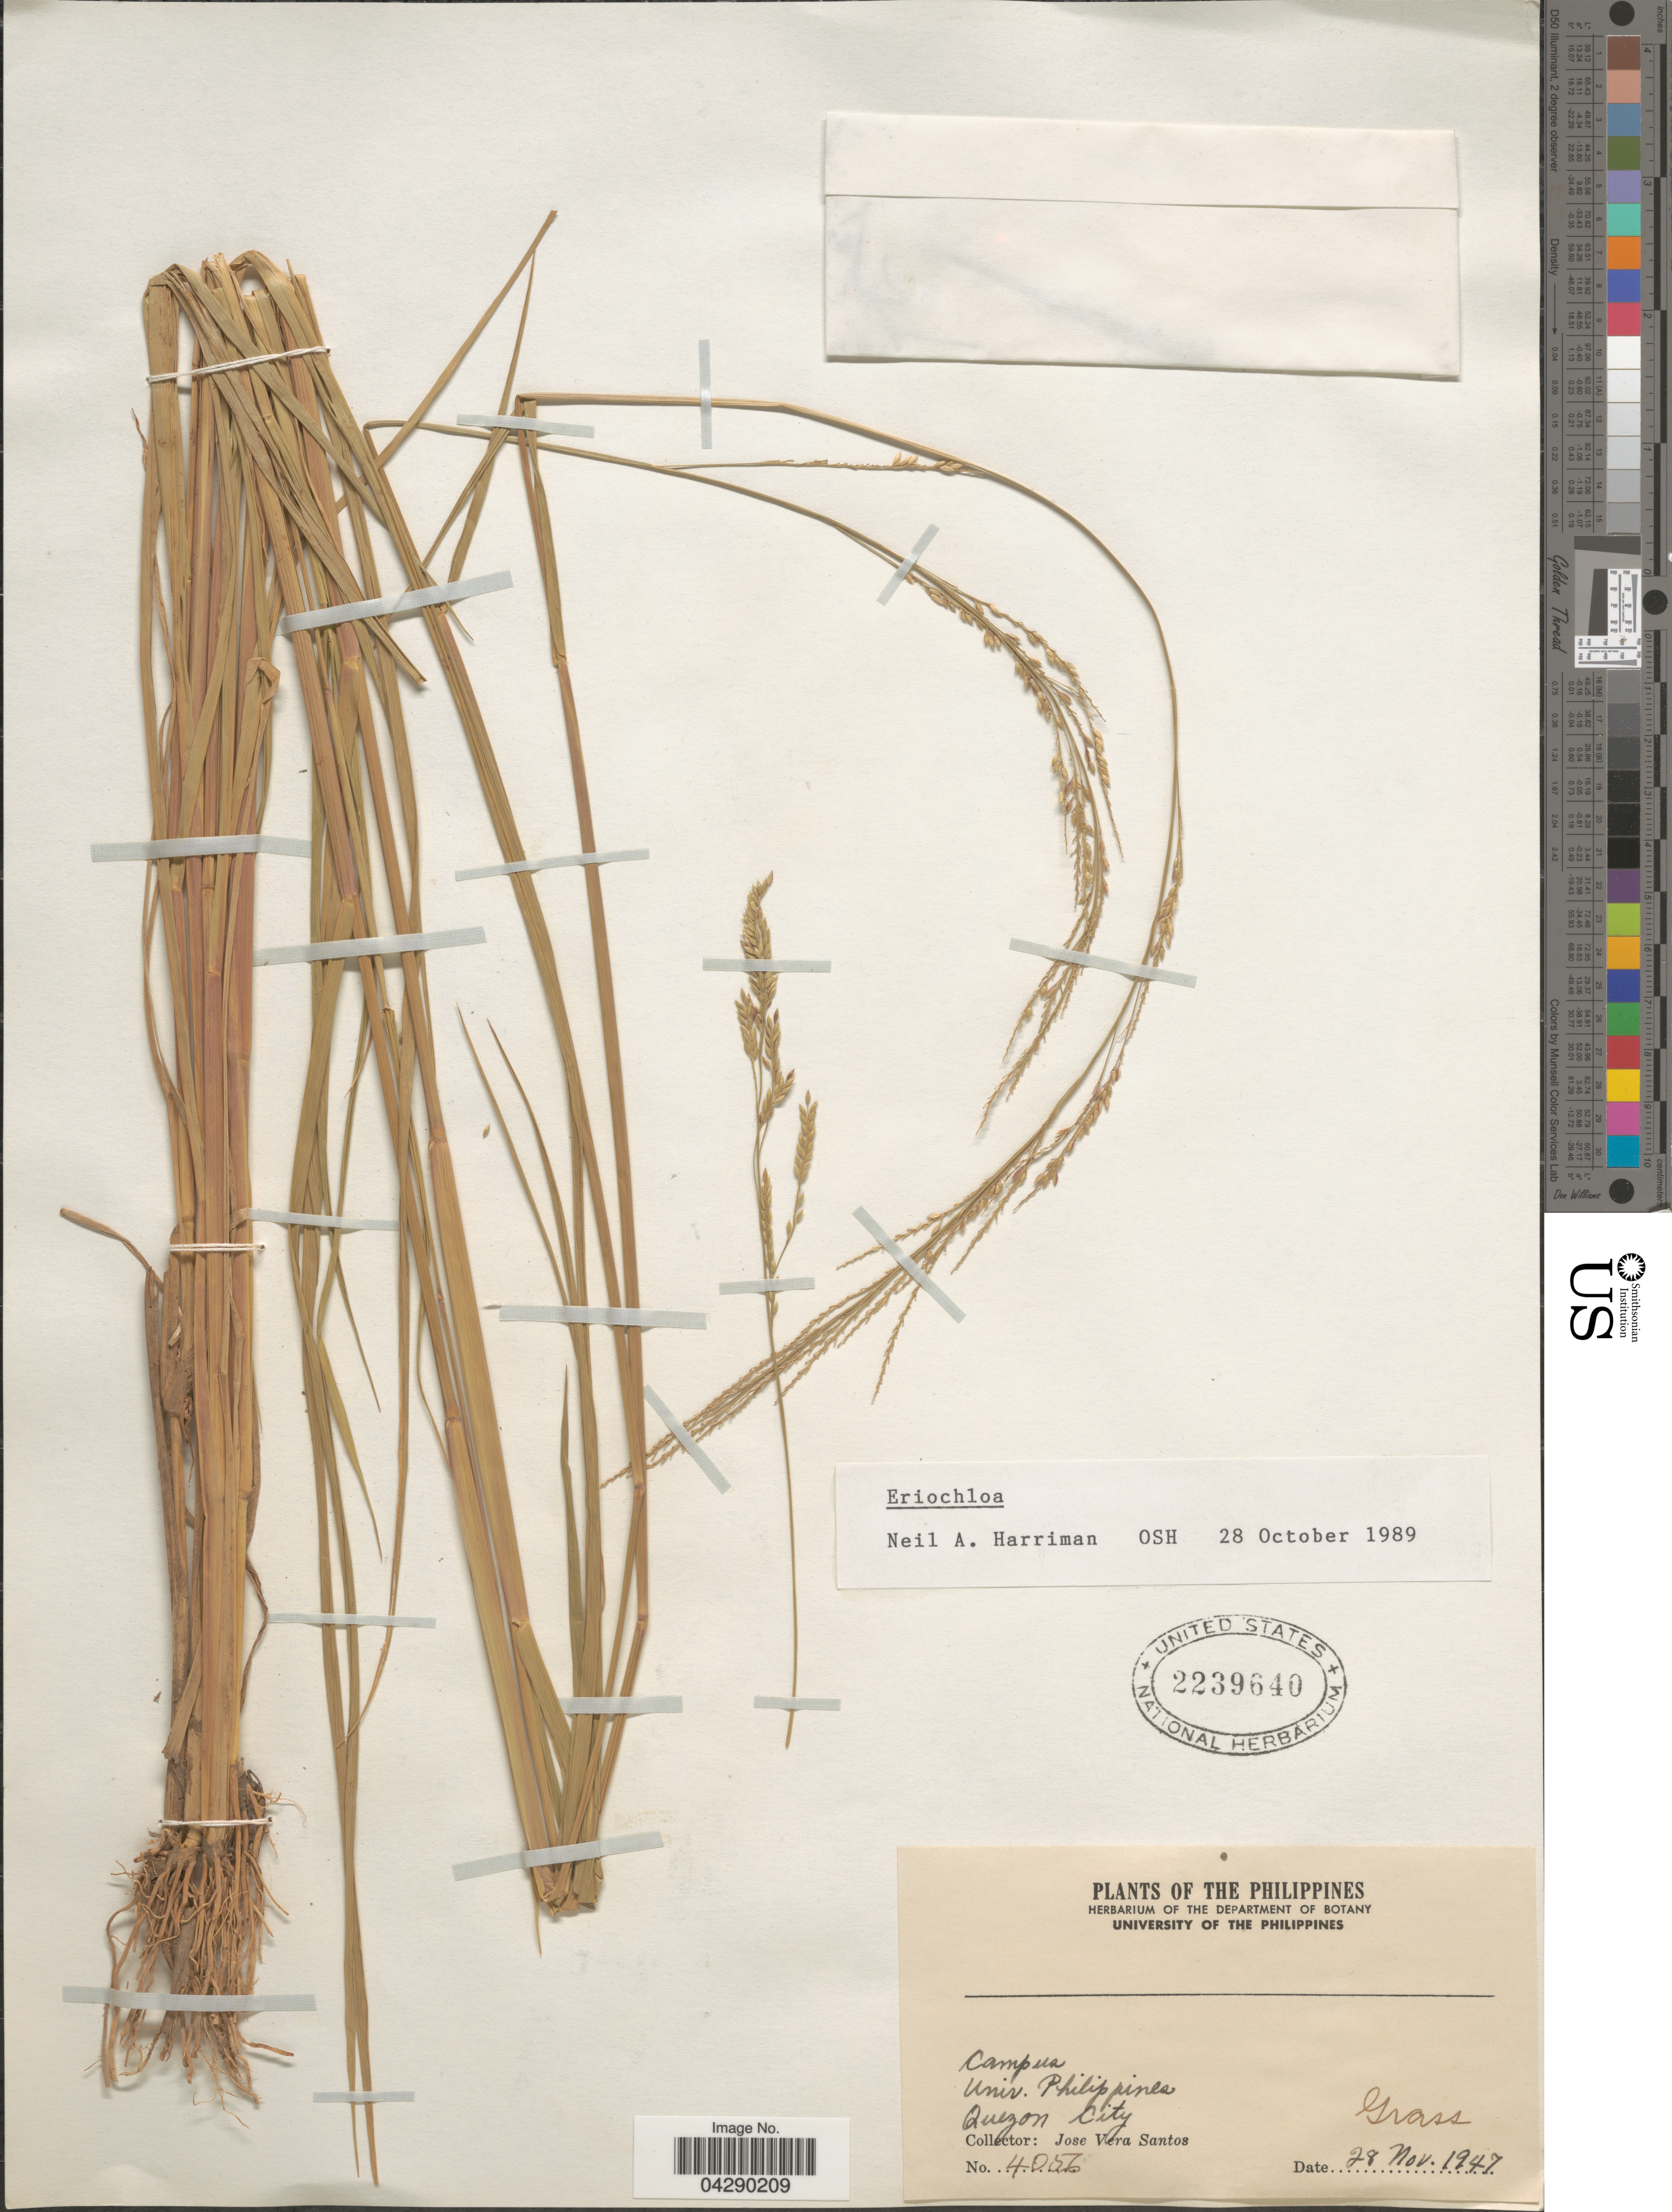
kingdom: Plantae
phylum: Tracheophyta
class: Liliopsida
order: Poales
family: Poaceae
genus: Eriochloa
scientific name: Eriochloa sp.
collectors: J. Santos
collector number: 4056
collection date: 1947-11-28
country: Philippines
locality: Campus. Univ. Philippines. Quezon City.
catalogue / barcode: US 2239640